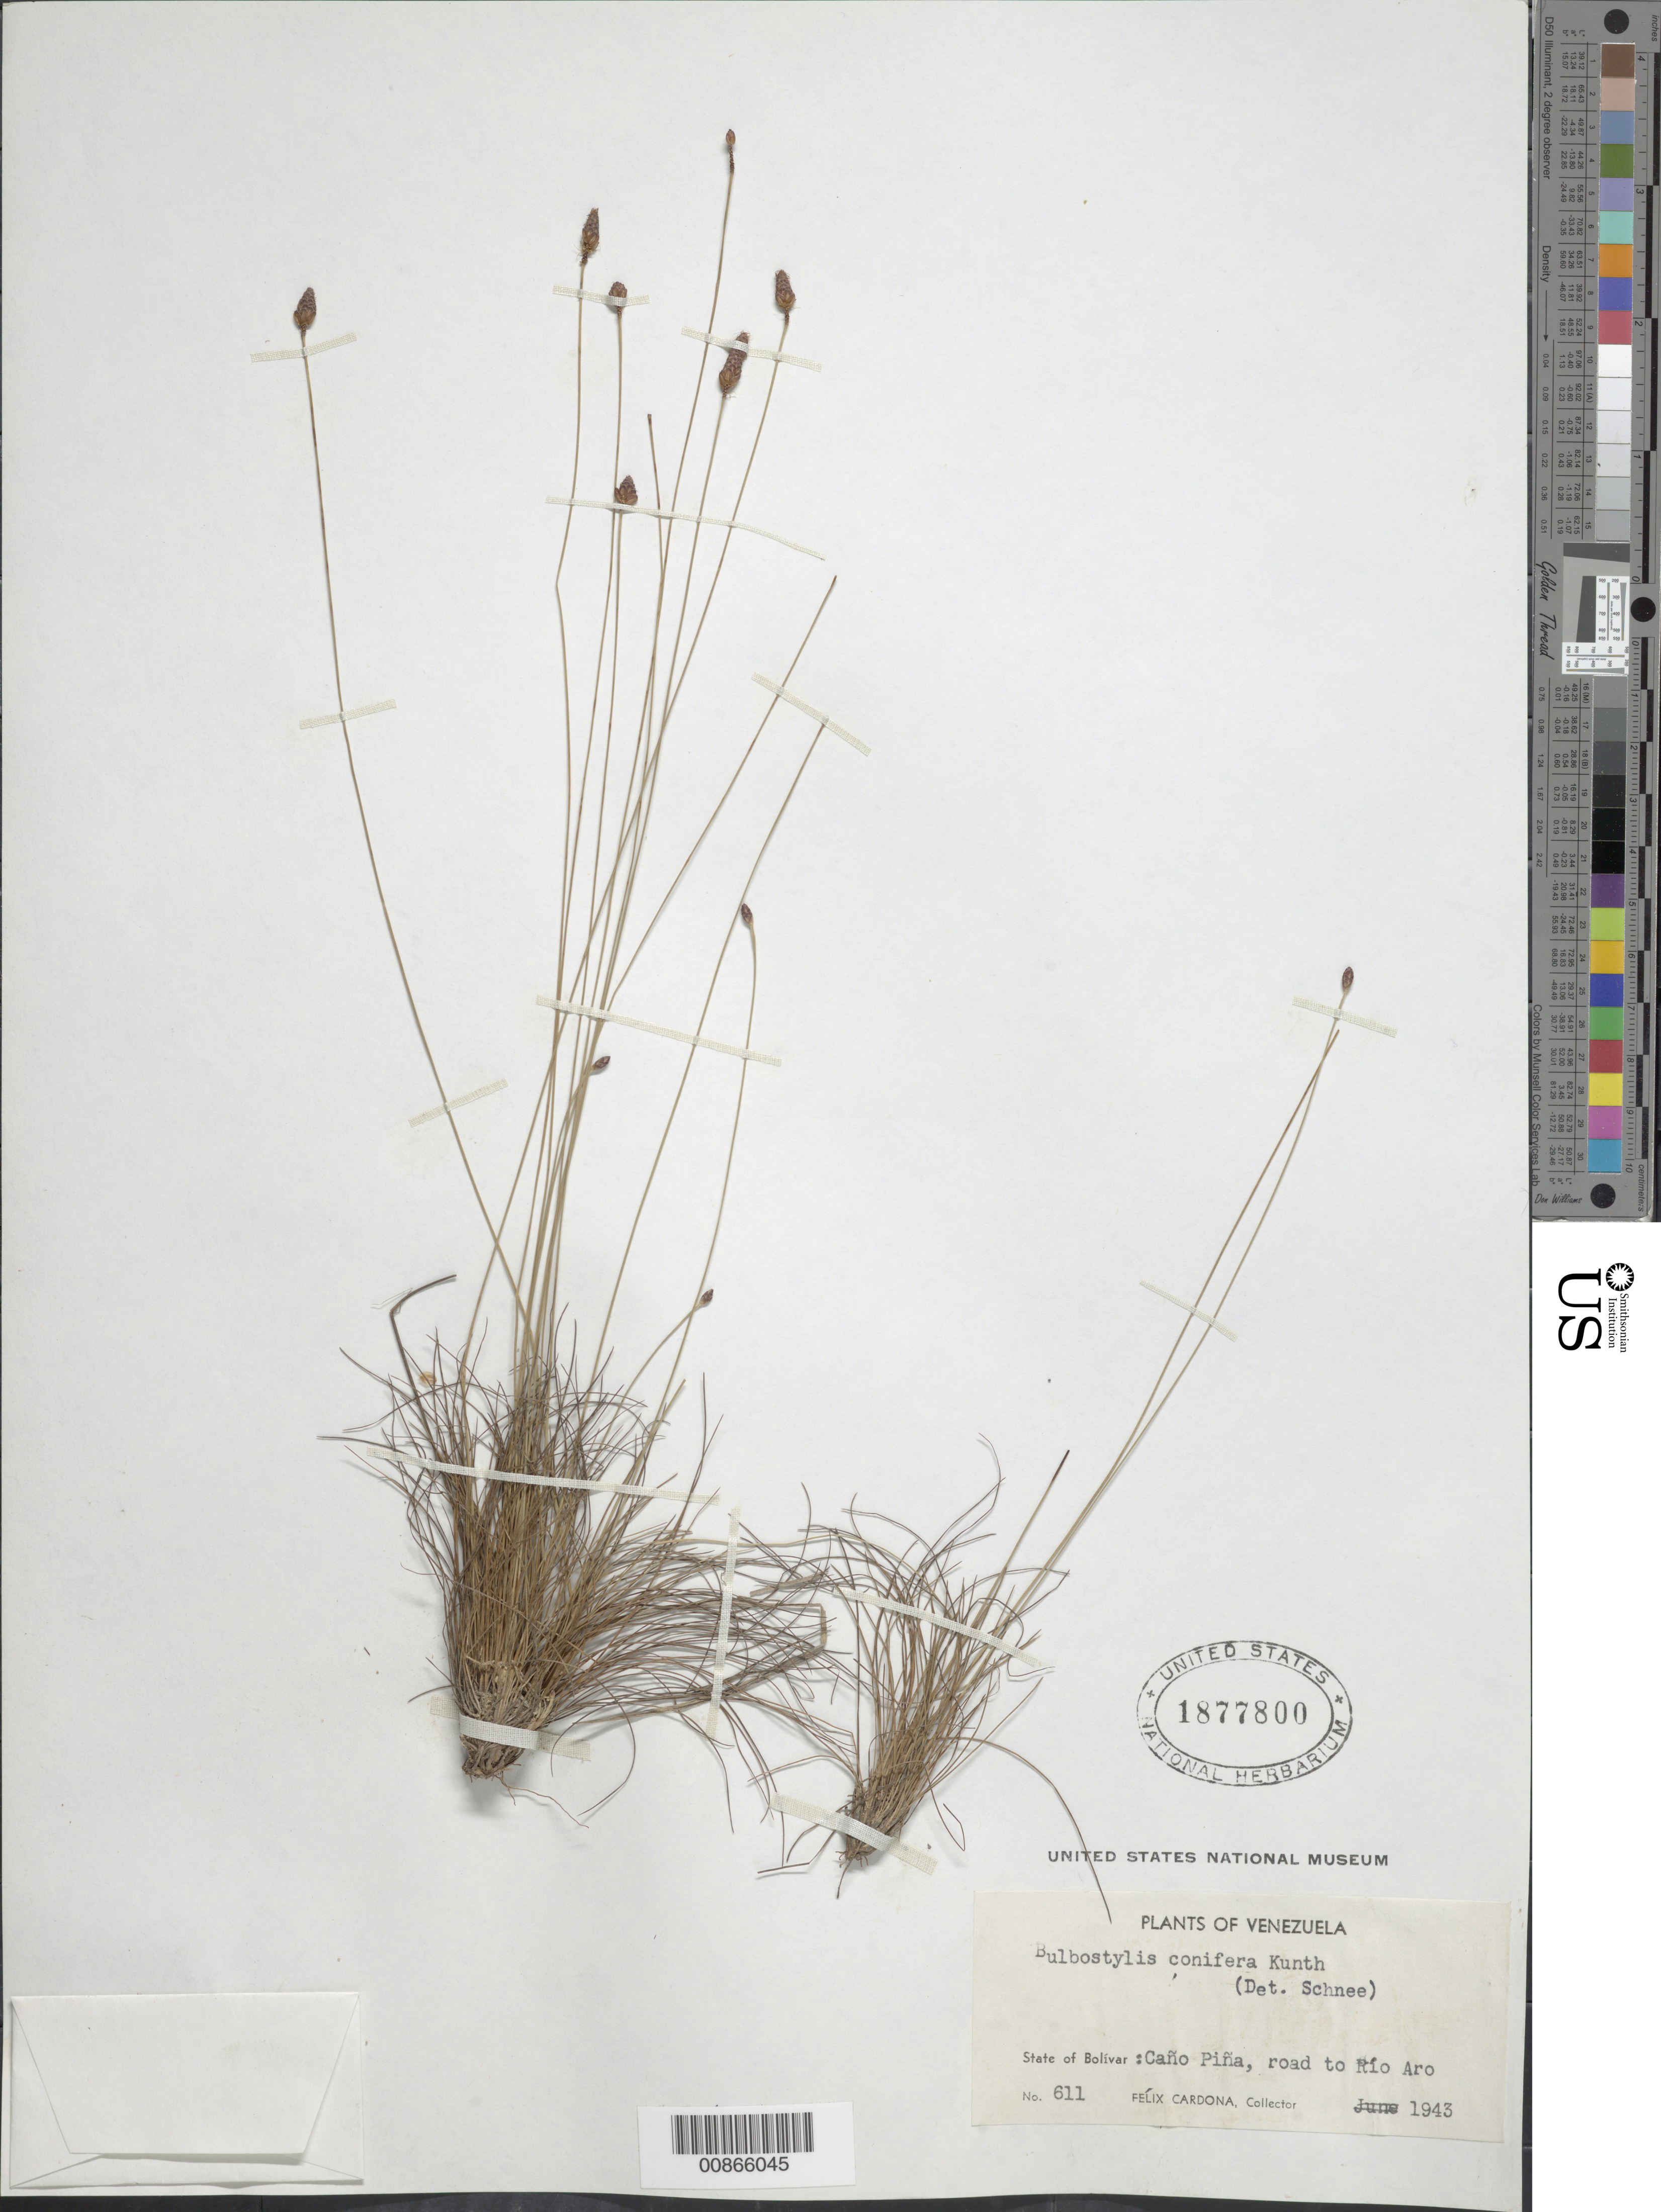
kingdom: Plantae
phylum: Tracheophyta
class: Liliopsida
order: Poales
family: Cyperaceae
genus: Bulbostylis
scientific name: Bulbostylis conifera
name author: (Kunth) C.B. Clarke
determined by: Schnee, Ludwig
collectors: F. Cardona Puig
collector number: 611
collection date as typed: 1943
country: Venezuela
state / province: Bolívar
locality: Caño Piña, road to Río Aro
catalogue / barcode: US 1877800